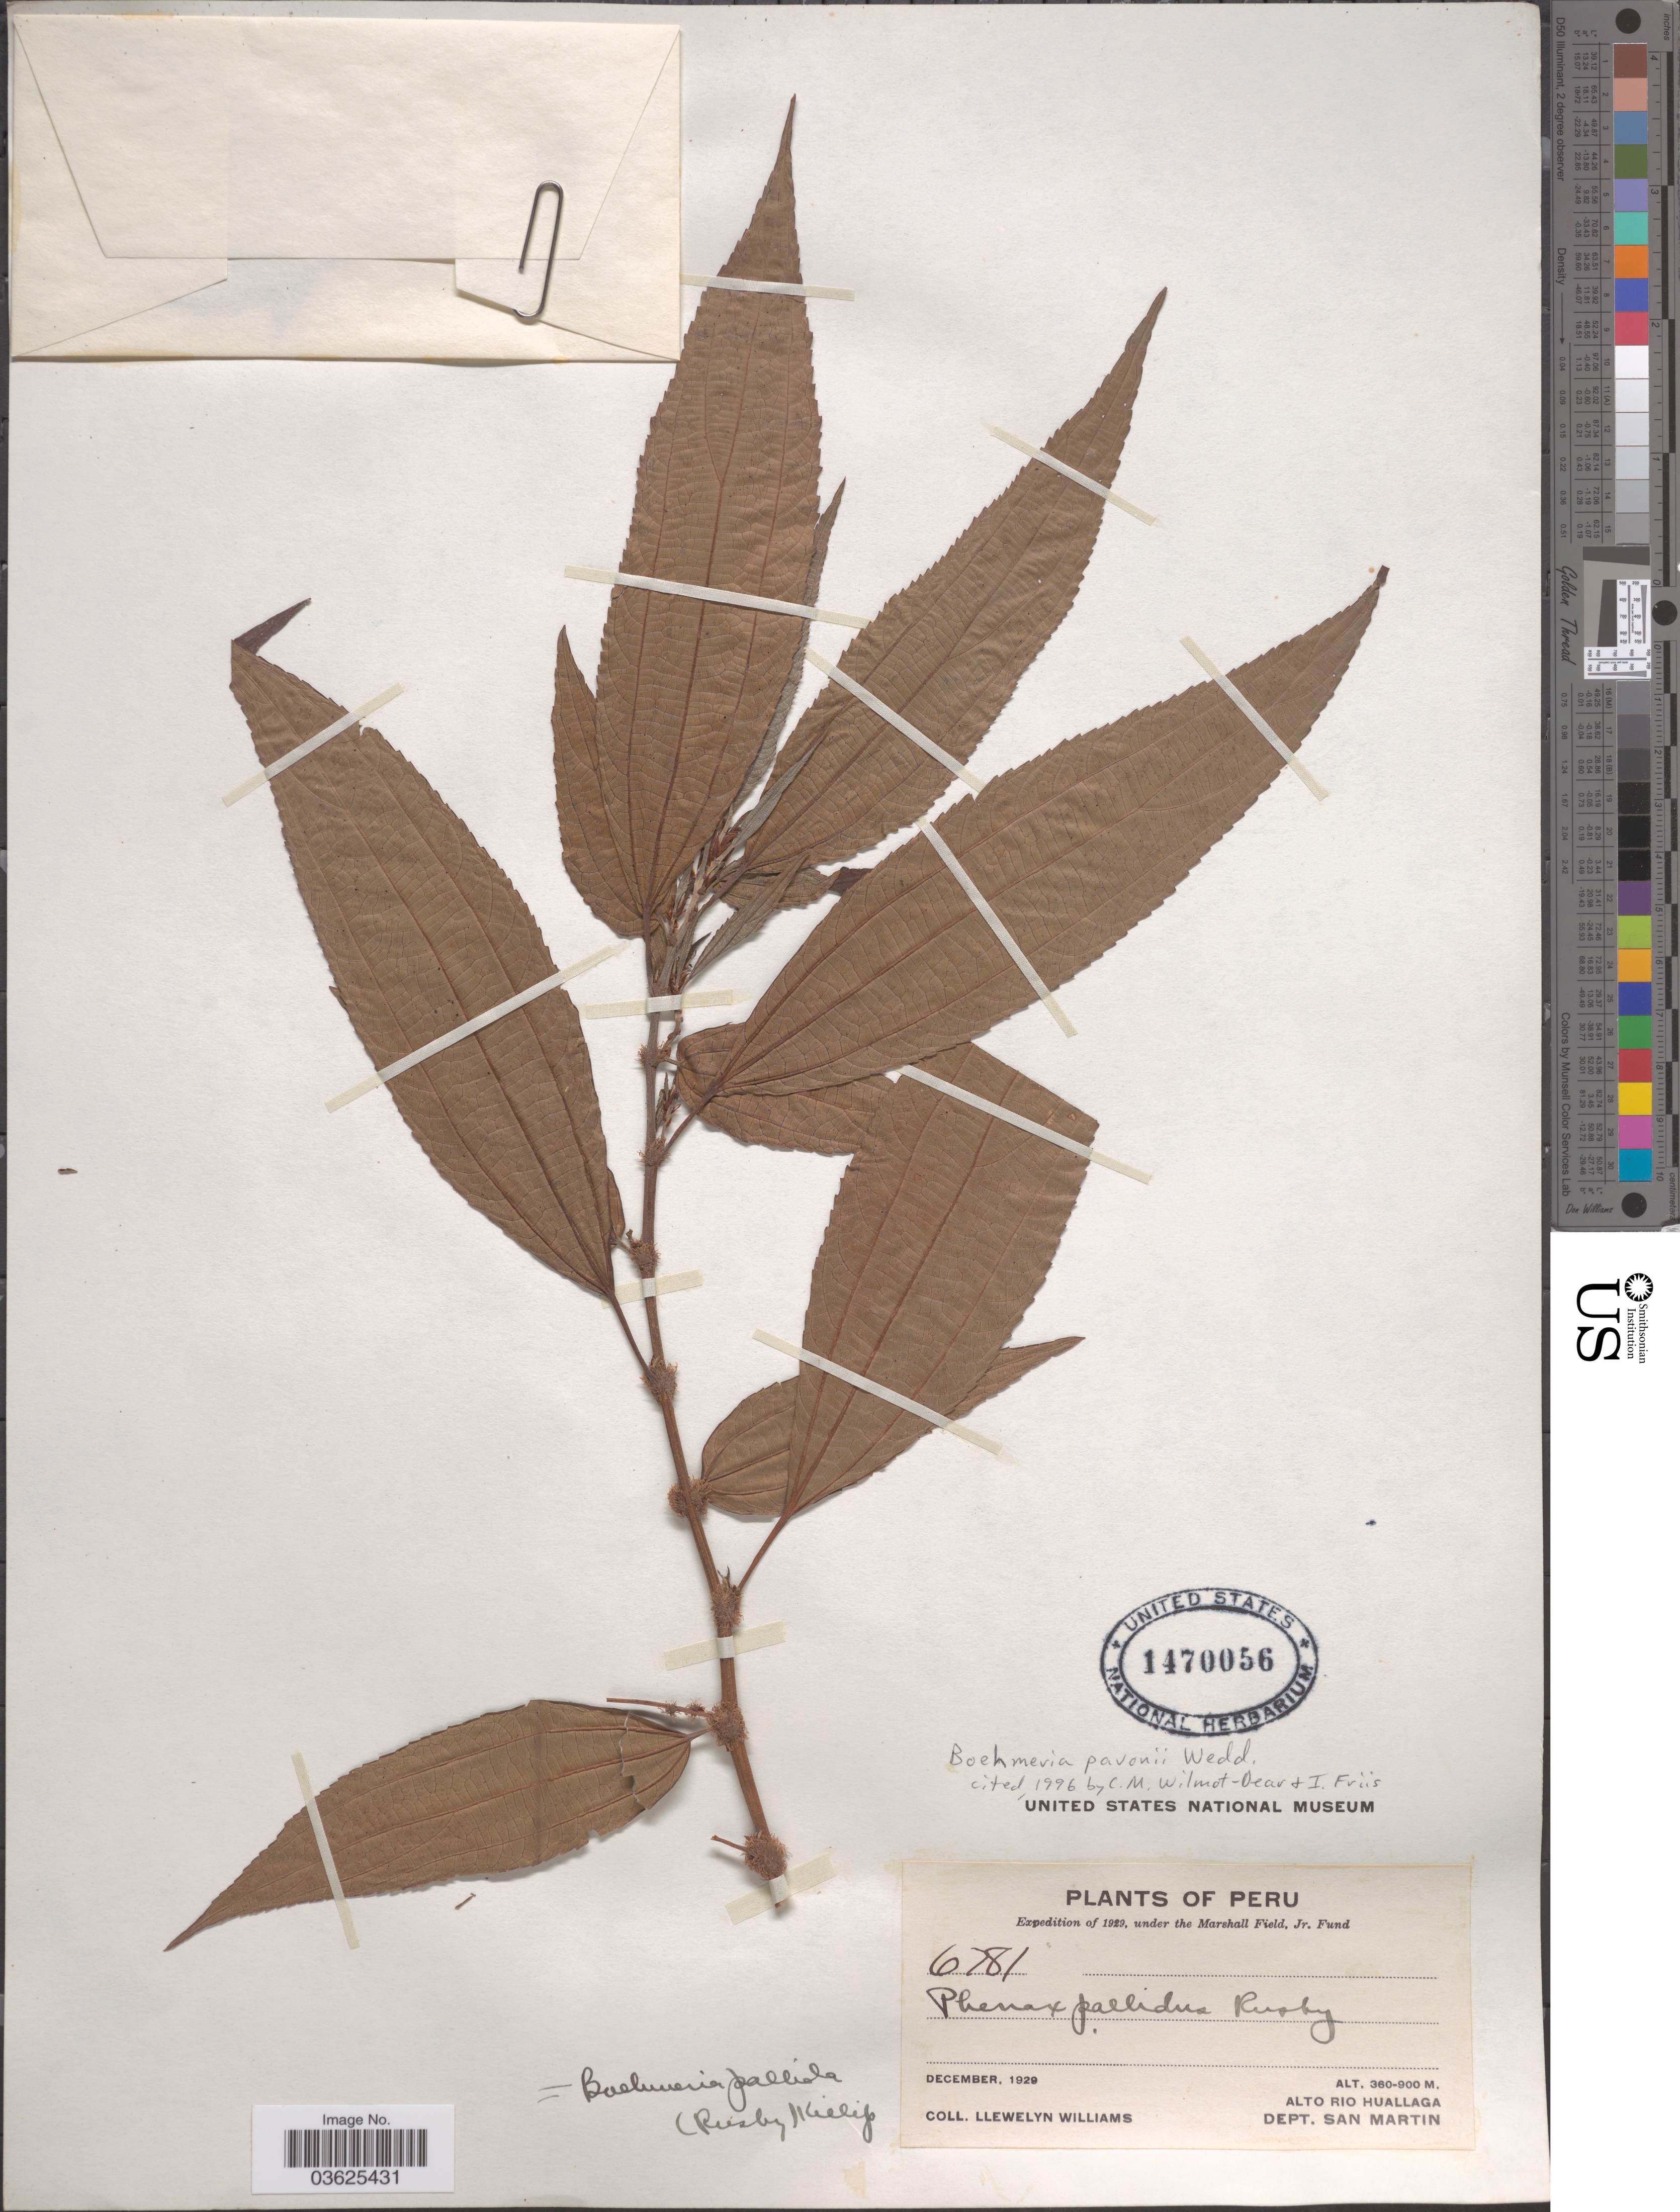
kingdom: Plantae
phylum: Tracheophyta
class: Magnoliopsida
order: Rosales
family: Urticaceae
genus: Boehmeria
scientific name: Boehmeria pavonii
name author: Wedd.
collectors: Ll. Williams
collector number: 6781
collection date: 1929-12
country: Peru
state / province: San Martín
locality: Alto Rio Huallaga. Dept. San Martin.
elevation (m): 360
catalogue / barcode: US 1470056